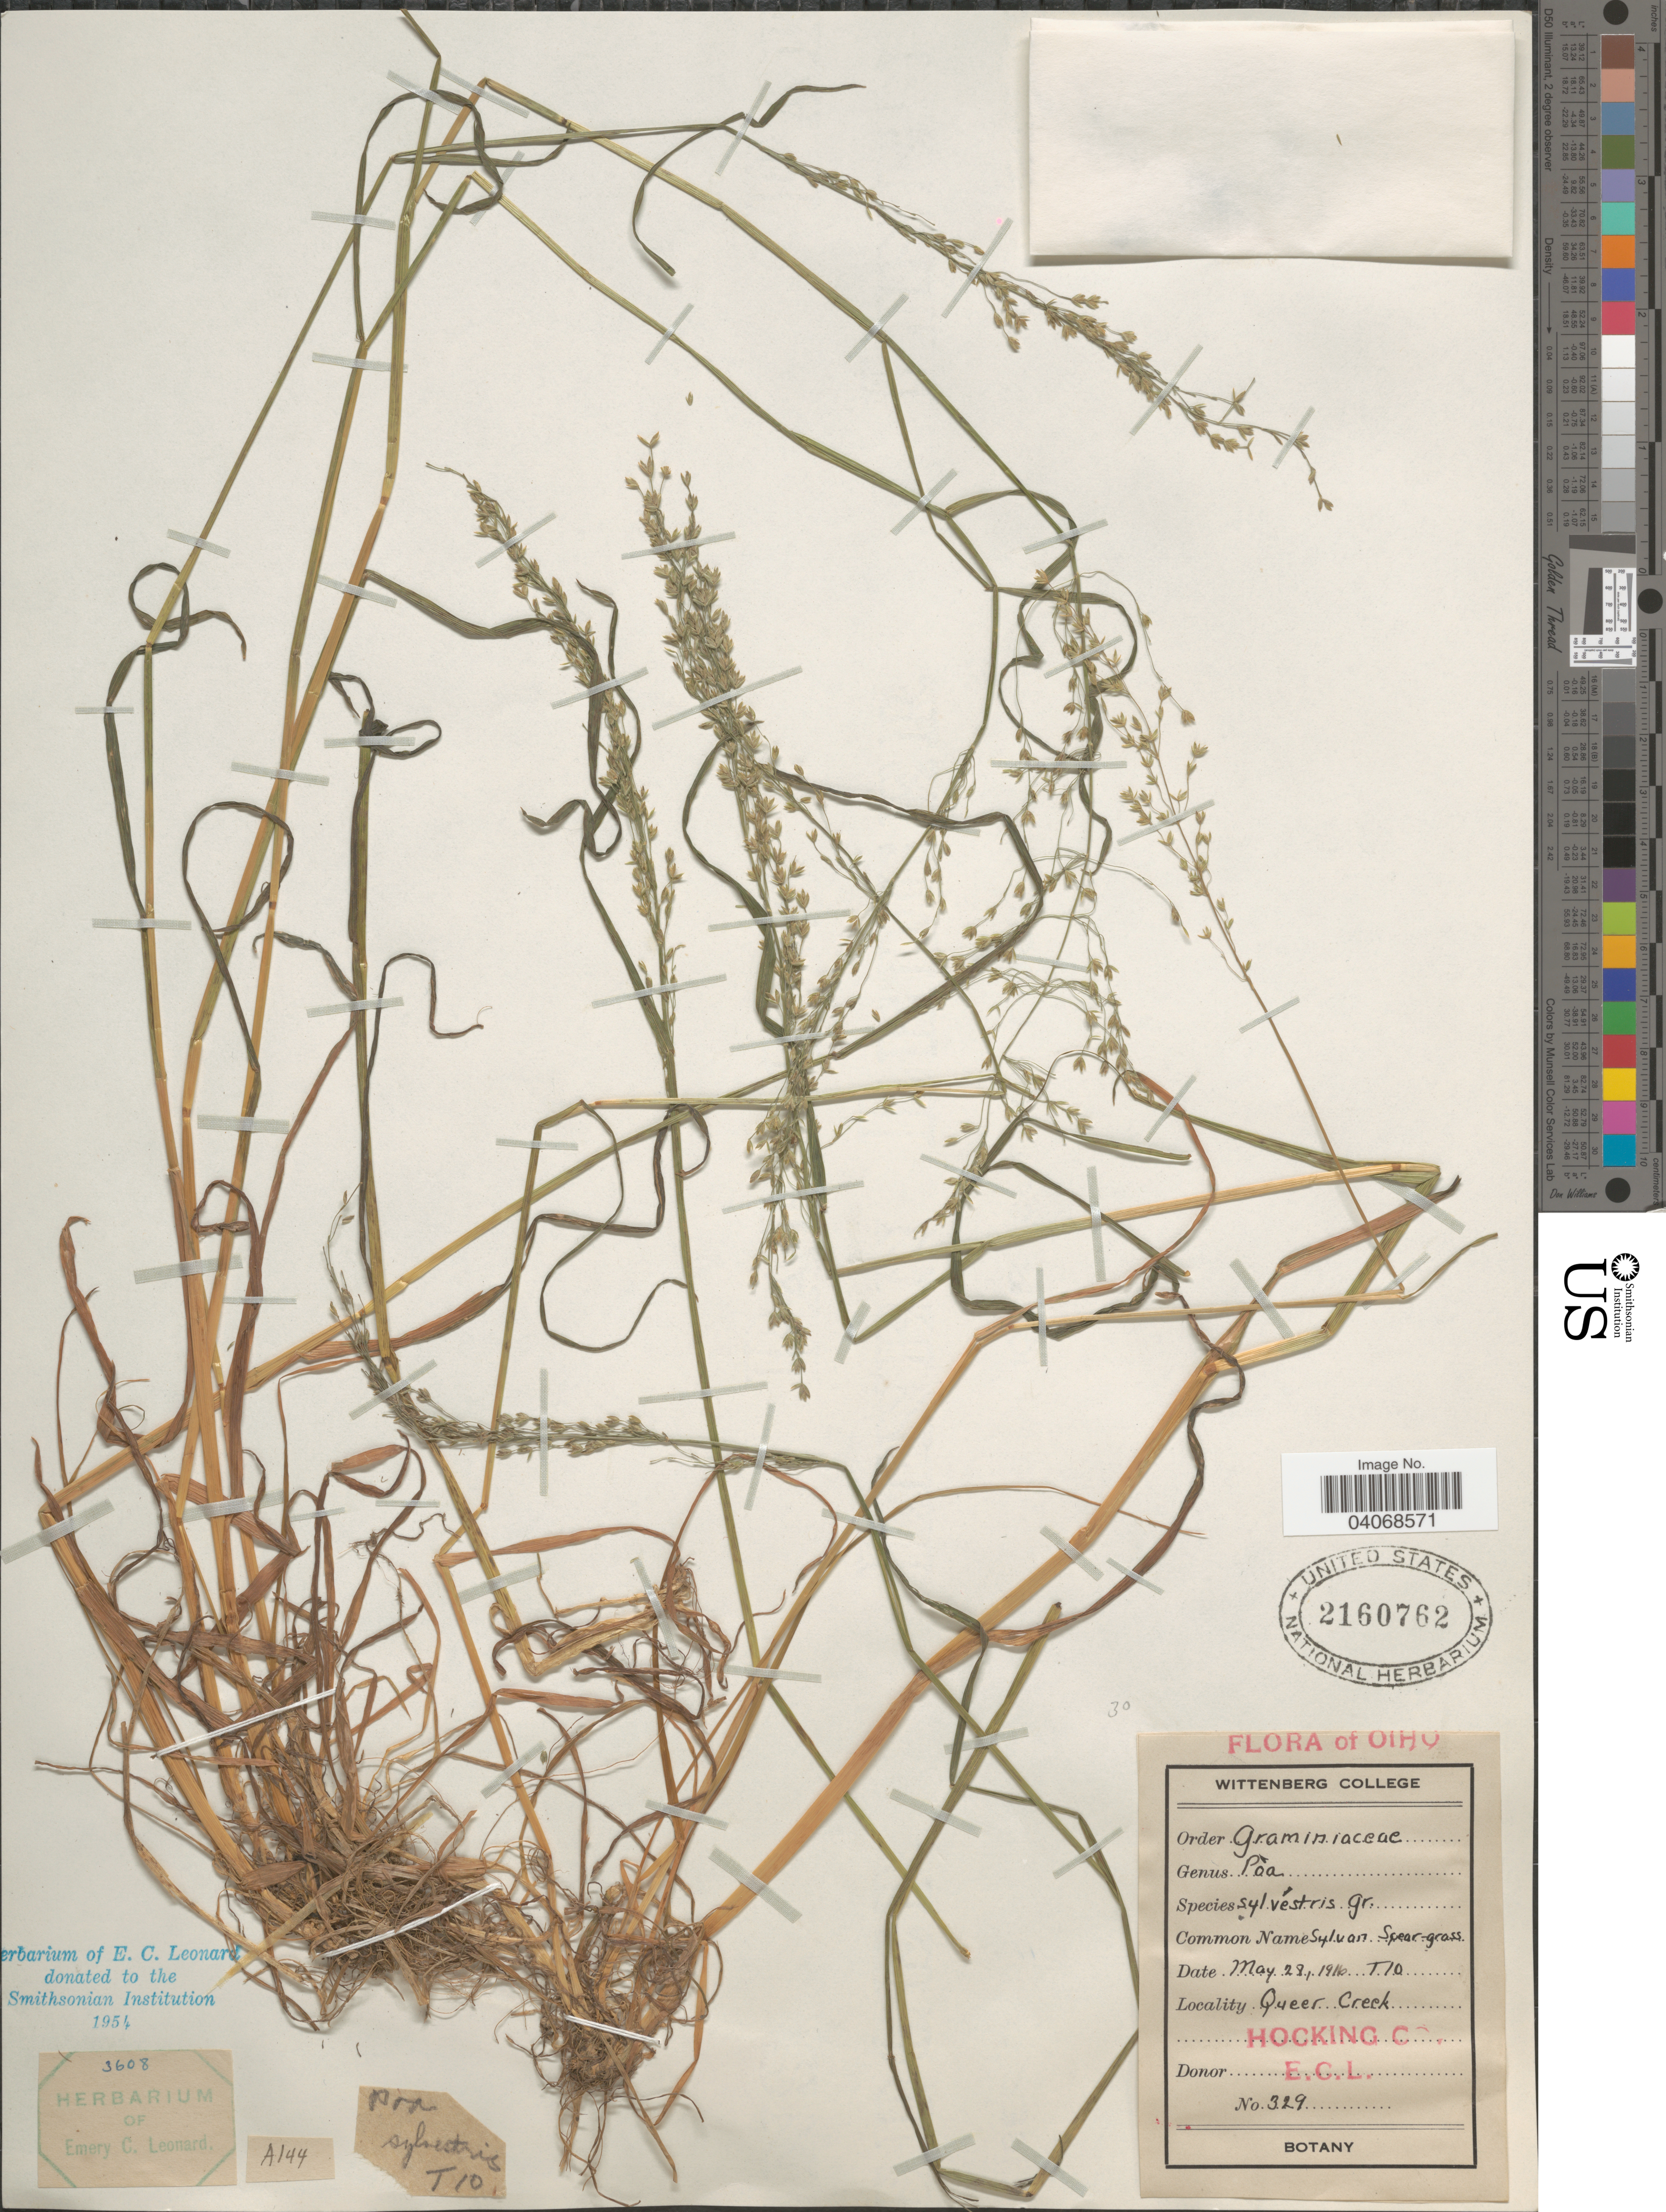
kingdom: Plantae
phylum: Tracheophyta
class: Liliopsida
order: Poales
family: Poaceae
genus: Poa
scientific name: Poa sylvestris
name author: A. Gray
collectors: E. C. Leonard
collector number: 329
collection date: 1916-05-28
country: United States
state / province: Ohio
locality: T10. Queer Creek. Hocking Co.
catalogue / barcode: US 2160762